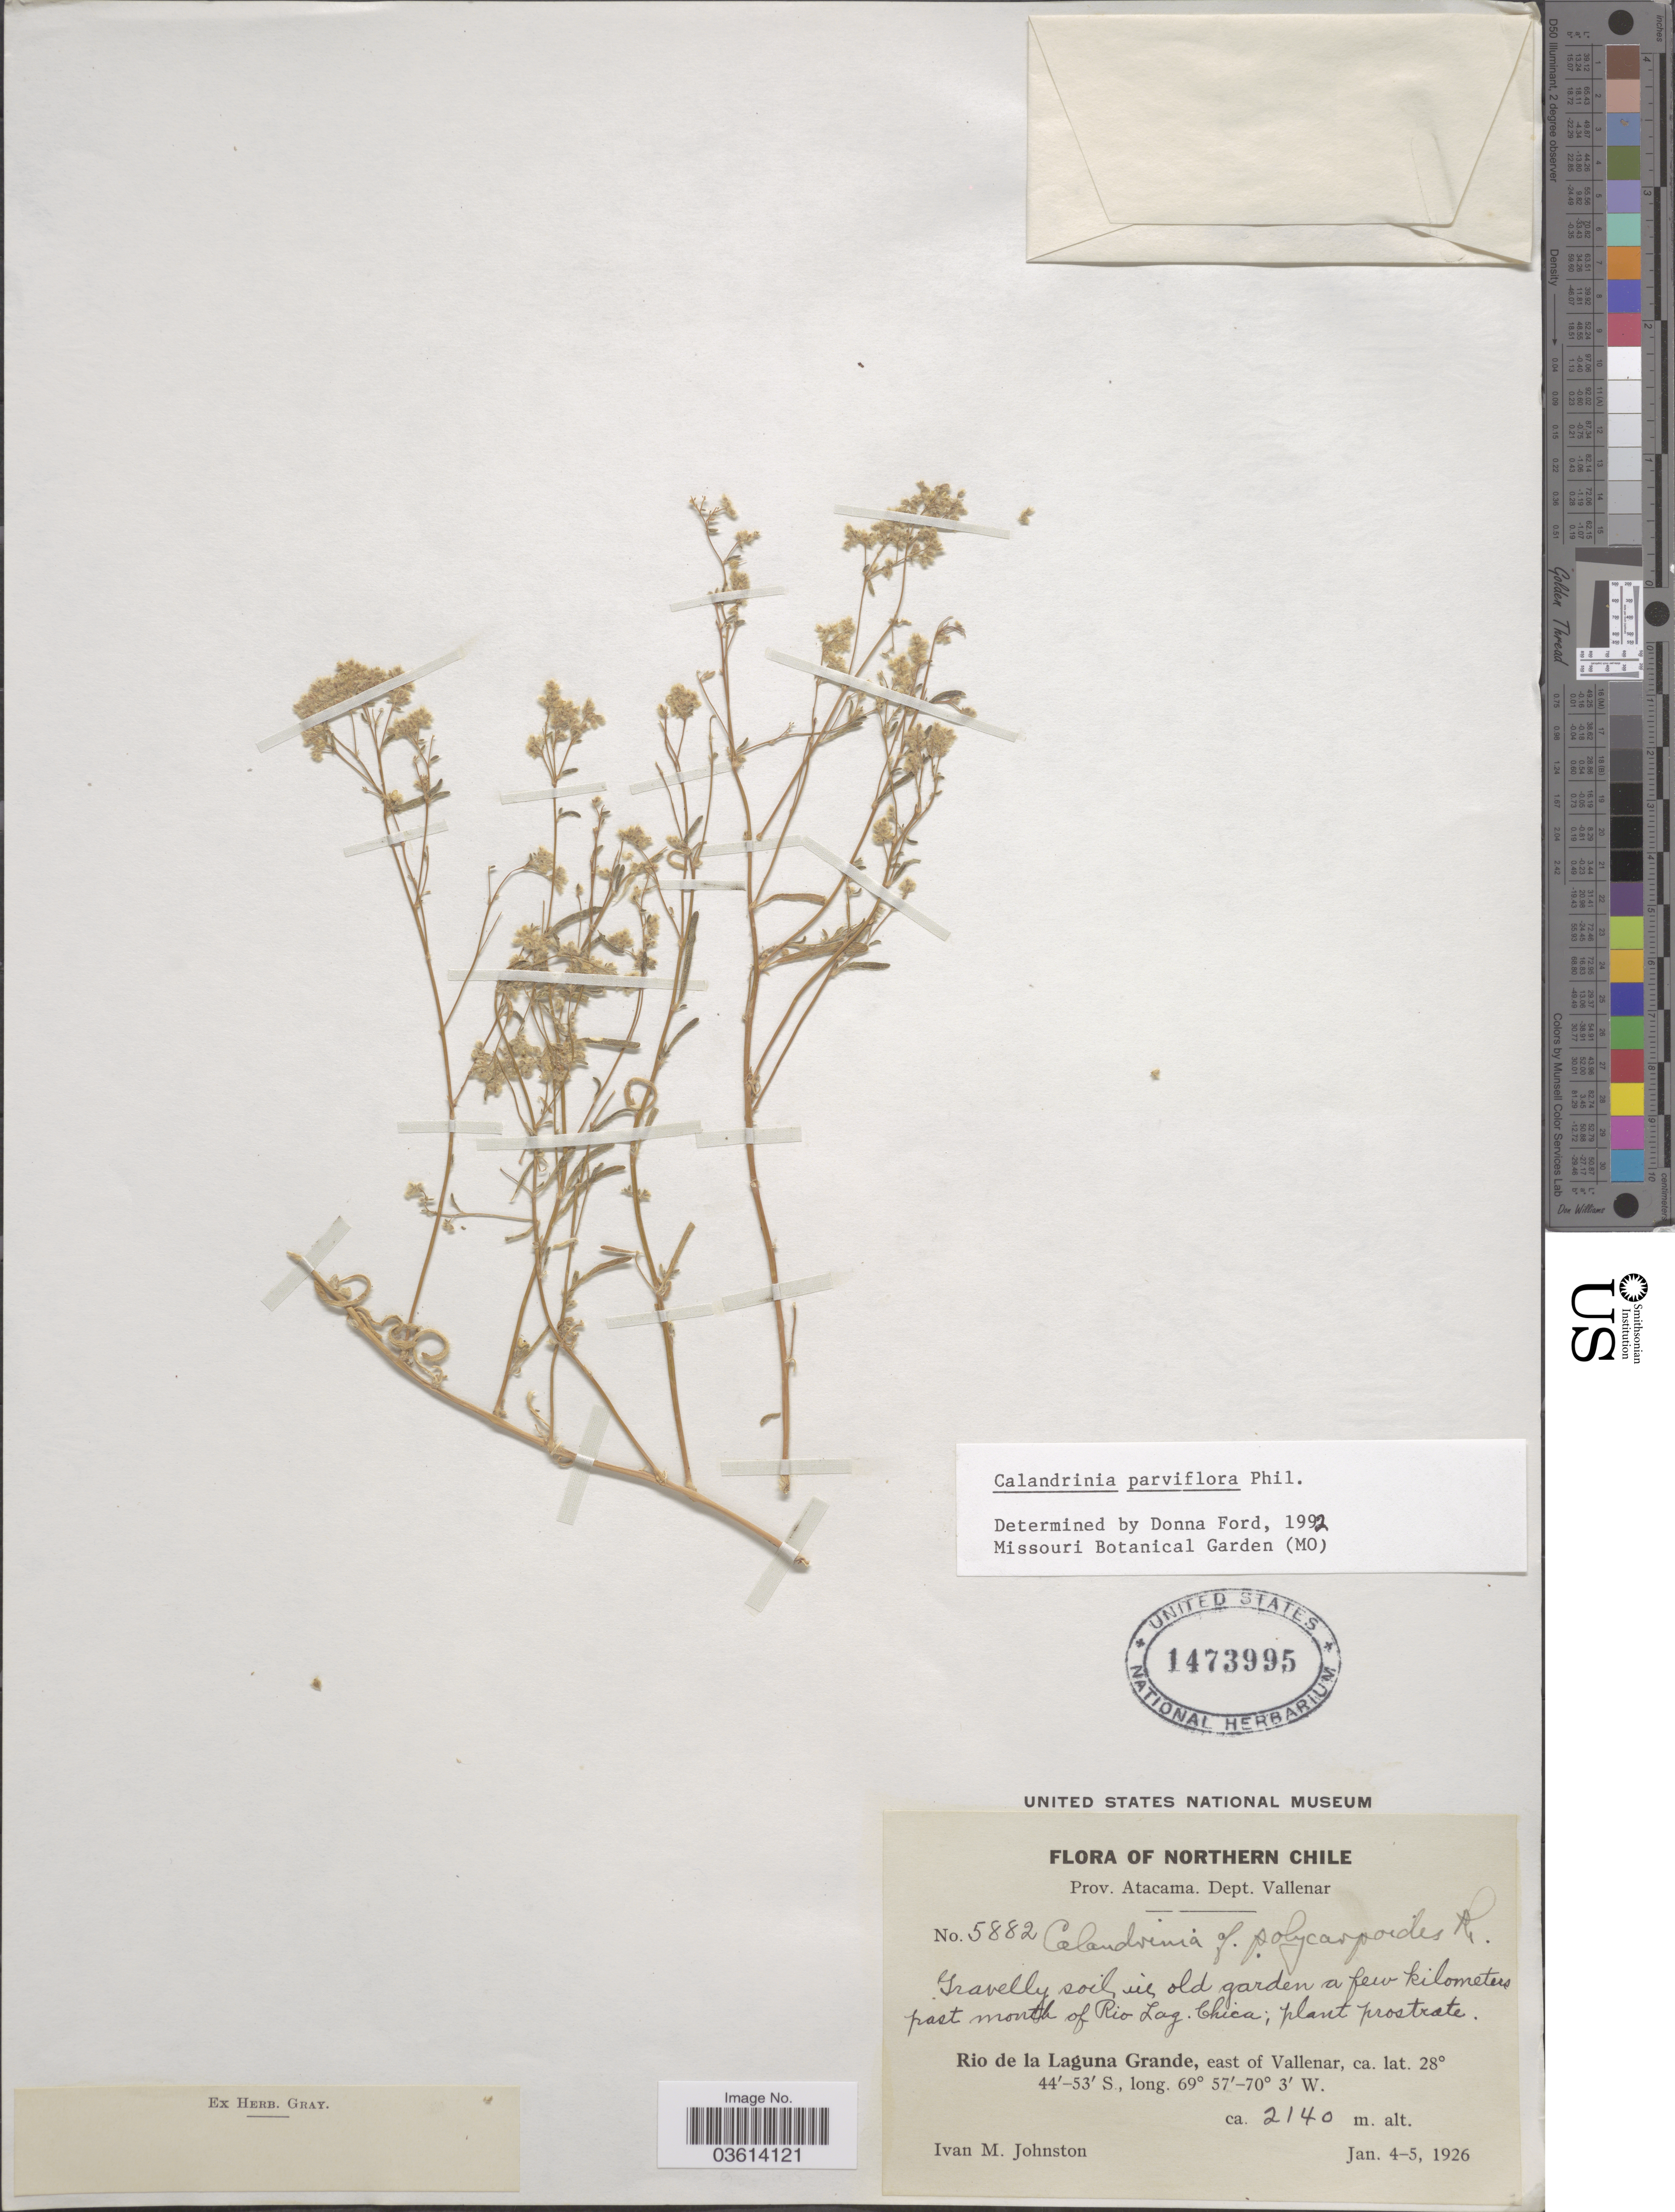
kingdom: Plantae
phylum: Tracheophyta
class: Magnoliopsida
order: Caryophyllales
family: Montiaceae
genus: Montiopsis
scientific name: Montiopsis parviflora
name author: (Phil.) D.I. Ford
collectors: I.M. Johnston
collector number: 5882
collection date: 1926-01-04/1926-01-05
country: Chile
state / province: Atacama (III)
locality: Northern Chile. Prov. Atacama. Dept. Vallenar. Gravelly soil in old garden a few kilometers past mouth of Rio Lag. Chica. Rio de la Laguna Grande, east of Vallenar.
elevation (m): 2140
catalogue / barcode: US 1473995